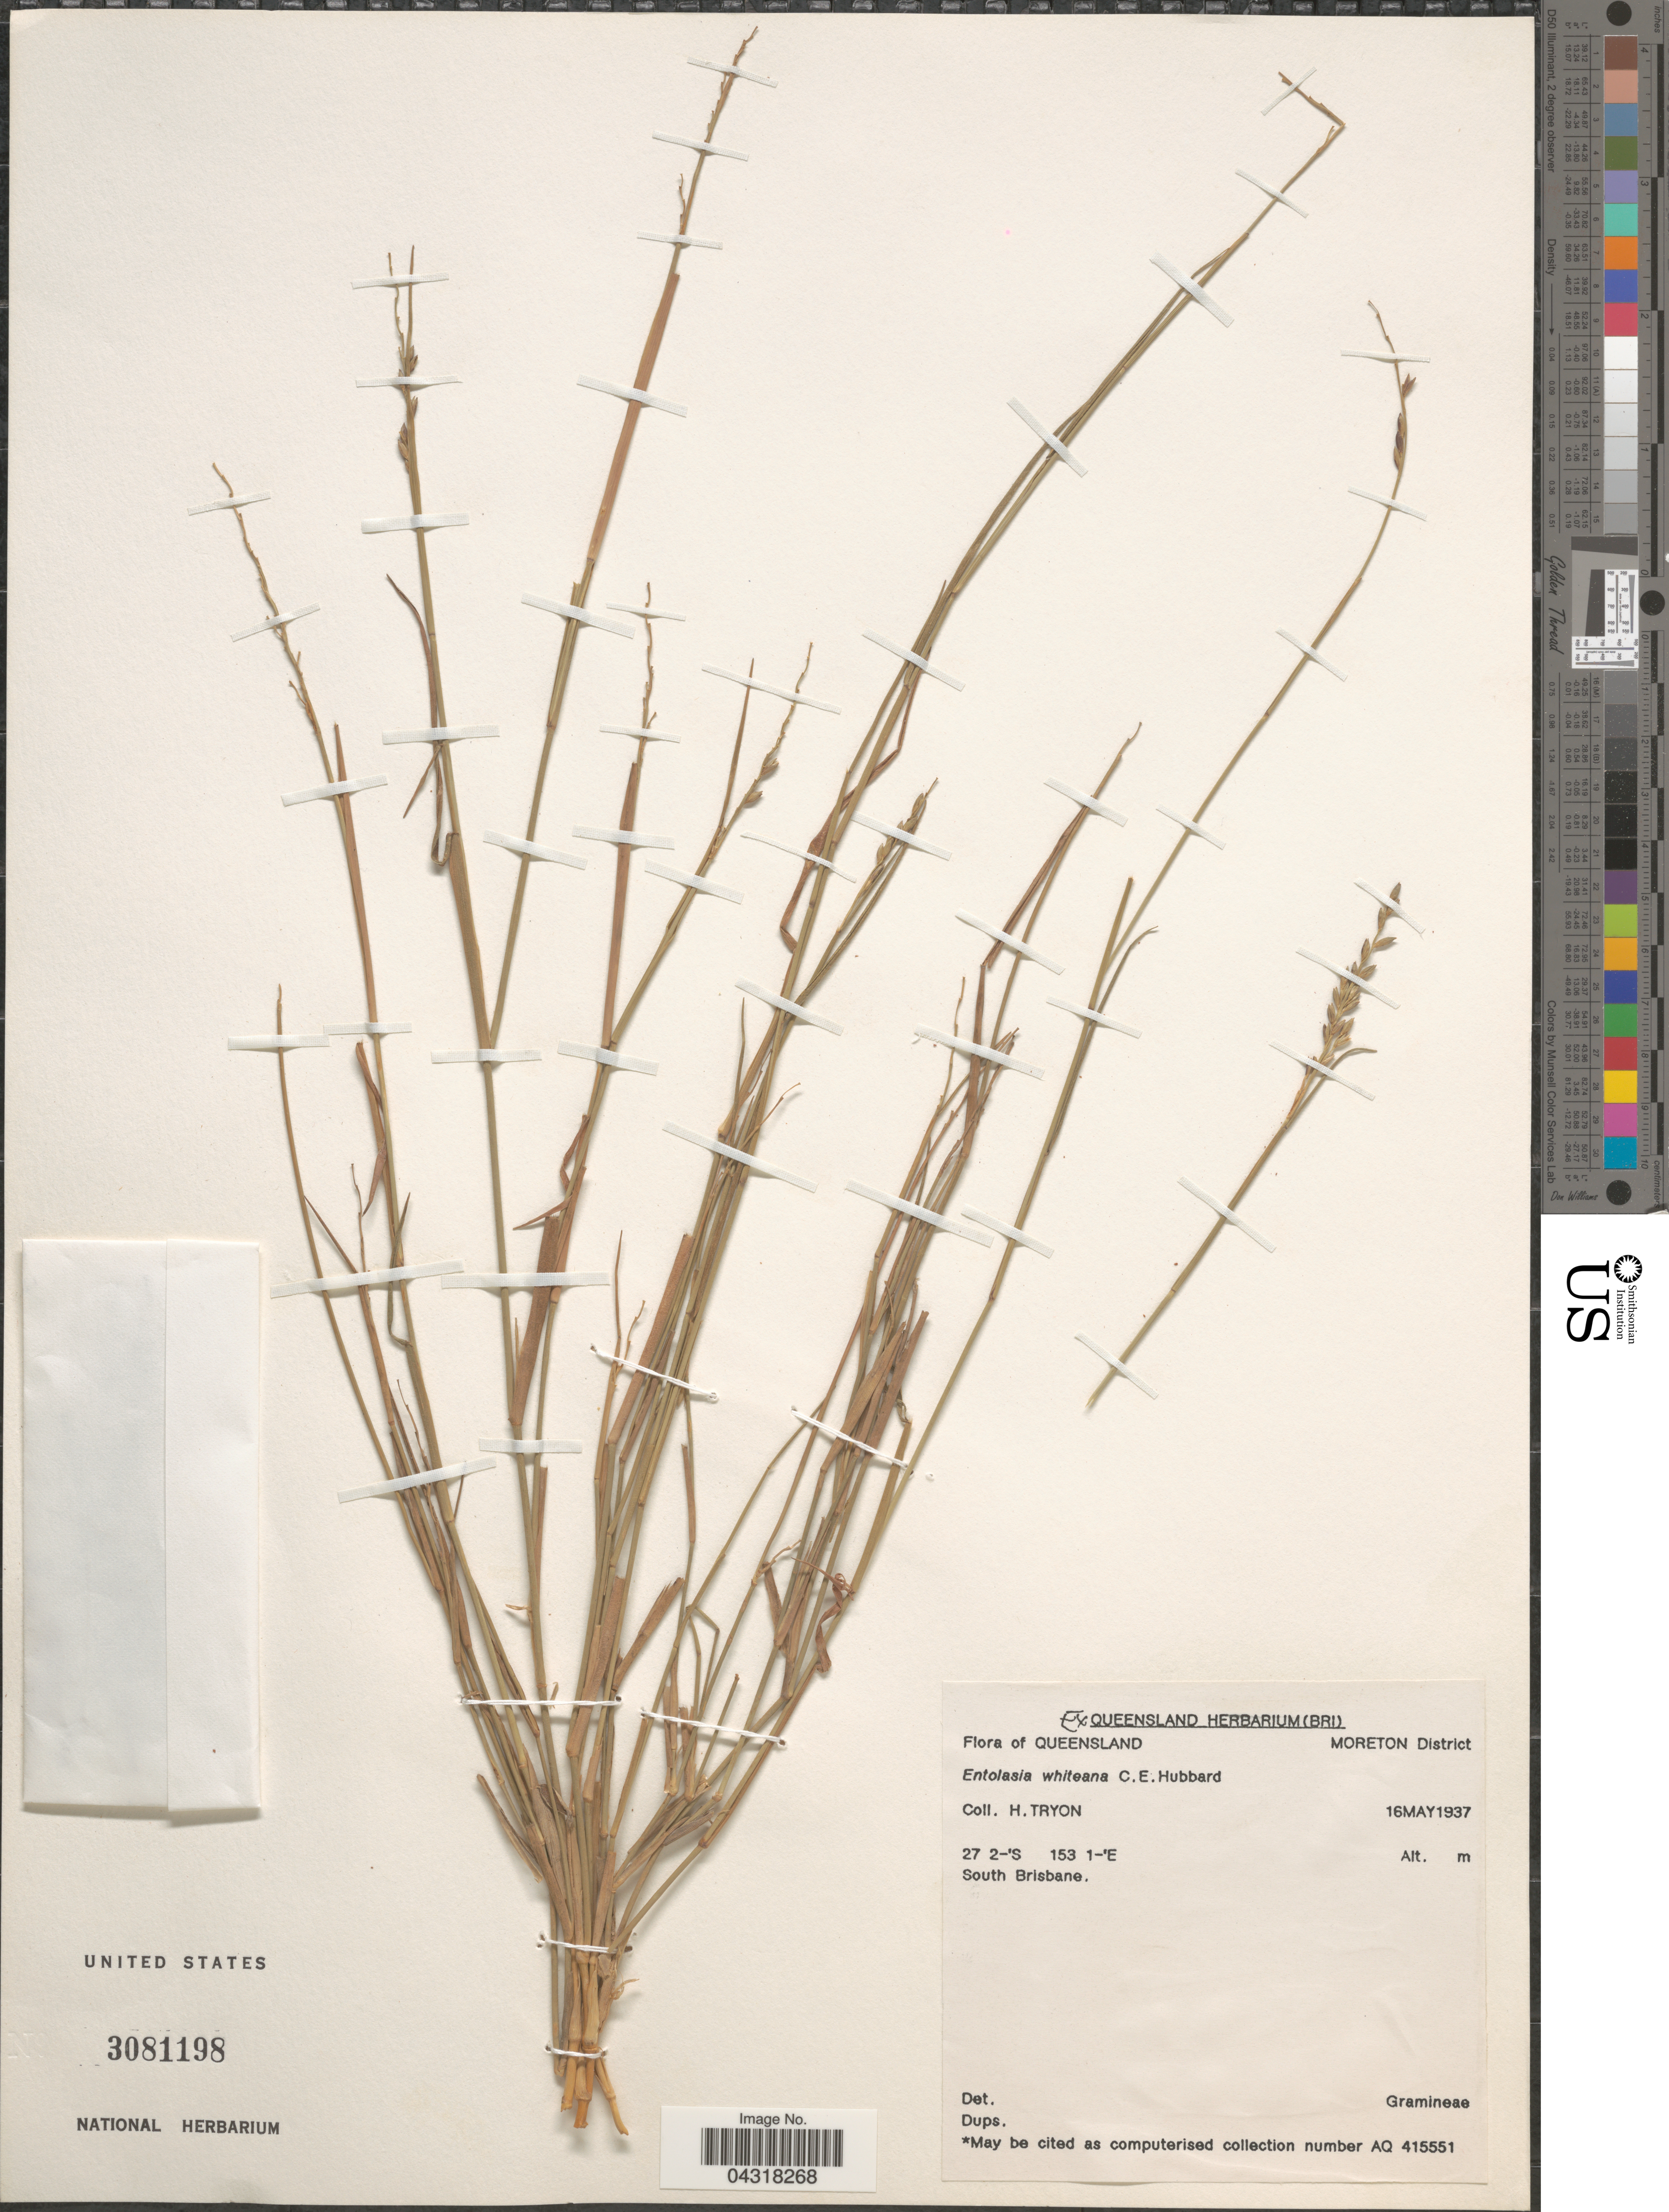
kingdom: Plantae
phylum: Tracheophyta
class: Liliopsida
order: Poales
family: Poaceae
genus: Entolasia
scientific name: Entolasia whiteana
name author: C.E. Hubb.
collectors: H. Tryon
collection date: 1937-05-16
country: Australia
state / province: Queensland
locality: Moreton District. South Brisbane.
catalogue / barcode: US 3081198